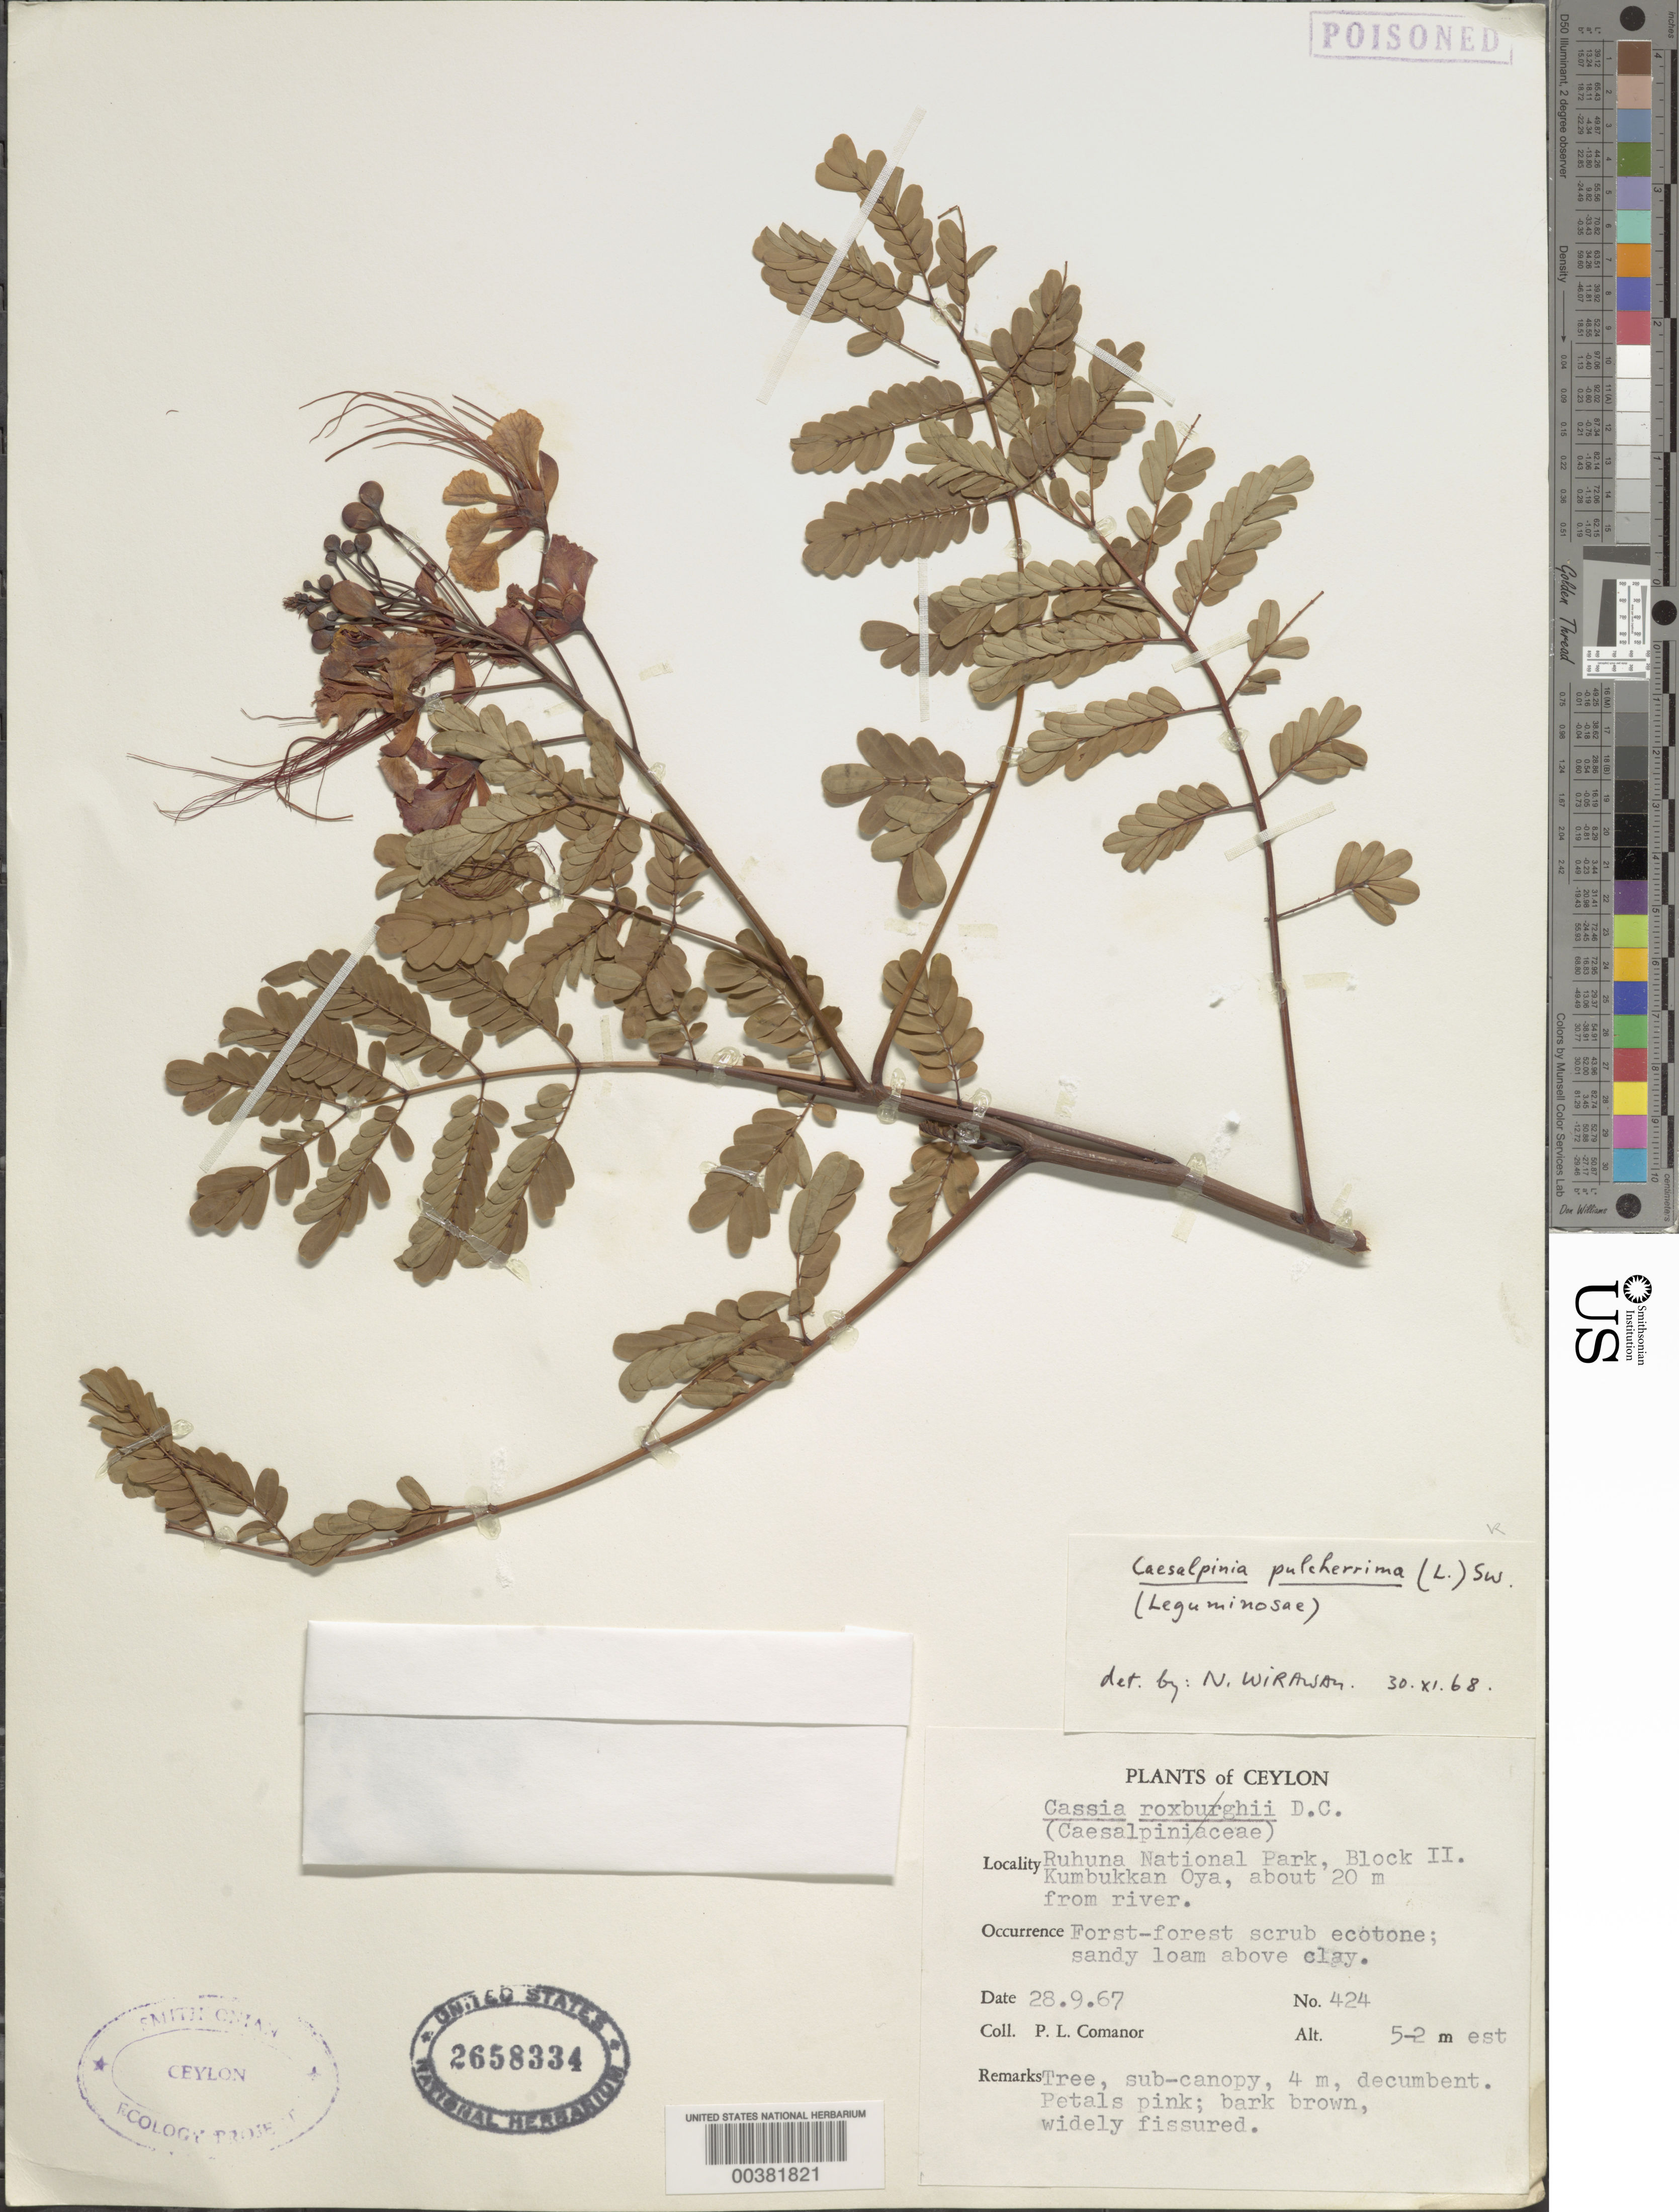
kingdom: Plantae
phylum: Tracheophyta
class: Magnoliopsida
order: Fabales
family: Fabaceae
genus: Caesalpinia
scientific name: Caesalpinia pulcherrima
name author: (L.) Sw.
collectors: P. Comanor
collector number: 424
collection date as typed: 28 Sep 1967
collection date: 1967-09-28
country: Sri Lanka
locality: Ruhuna national park, block ii; kumbukkan oya, about 20m from river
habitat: forest-forest scrub ecotone; sandy loam above clay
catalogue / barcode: US 2658334